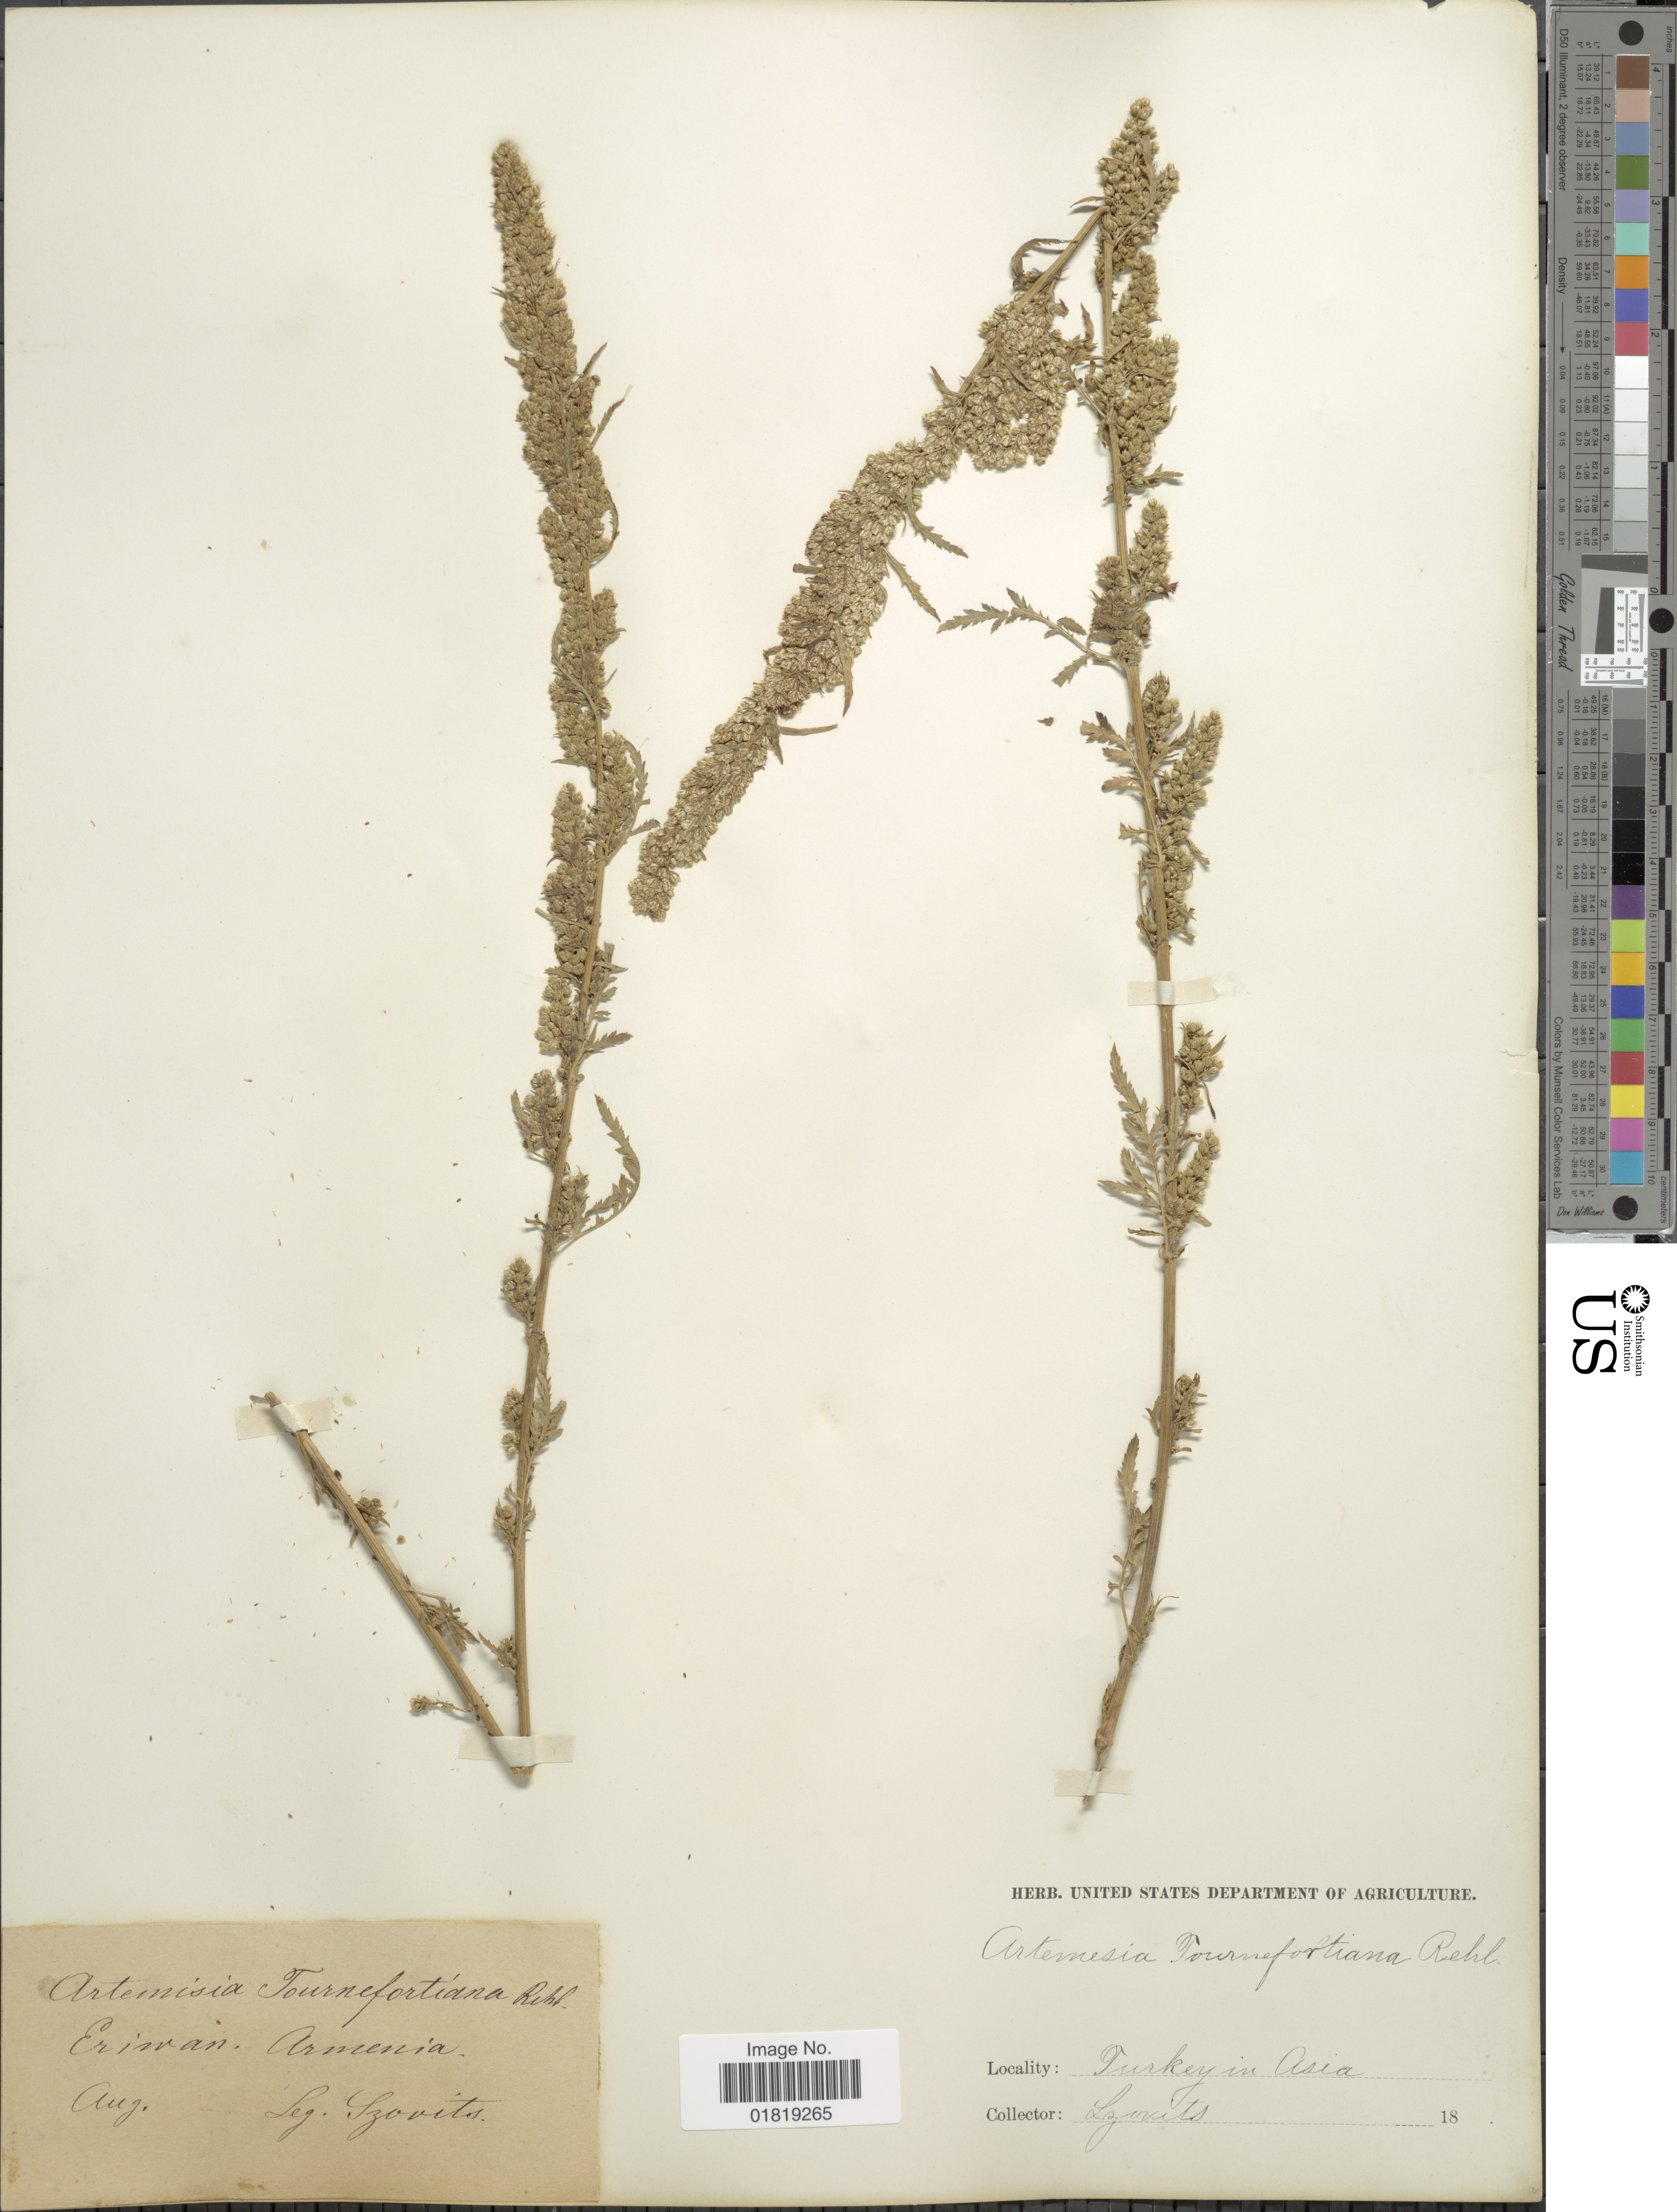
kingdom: Plantae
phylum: Tracheophyta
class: Magnoliopsida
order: Asterales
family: Asteraceae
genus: Artemisia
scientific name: Artemisia tournefortiana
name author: Rchb. f.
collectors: Lzovits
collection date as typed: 18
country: Turkey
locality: Turkey in Asia